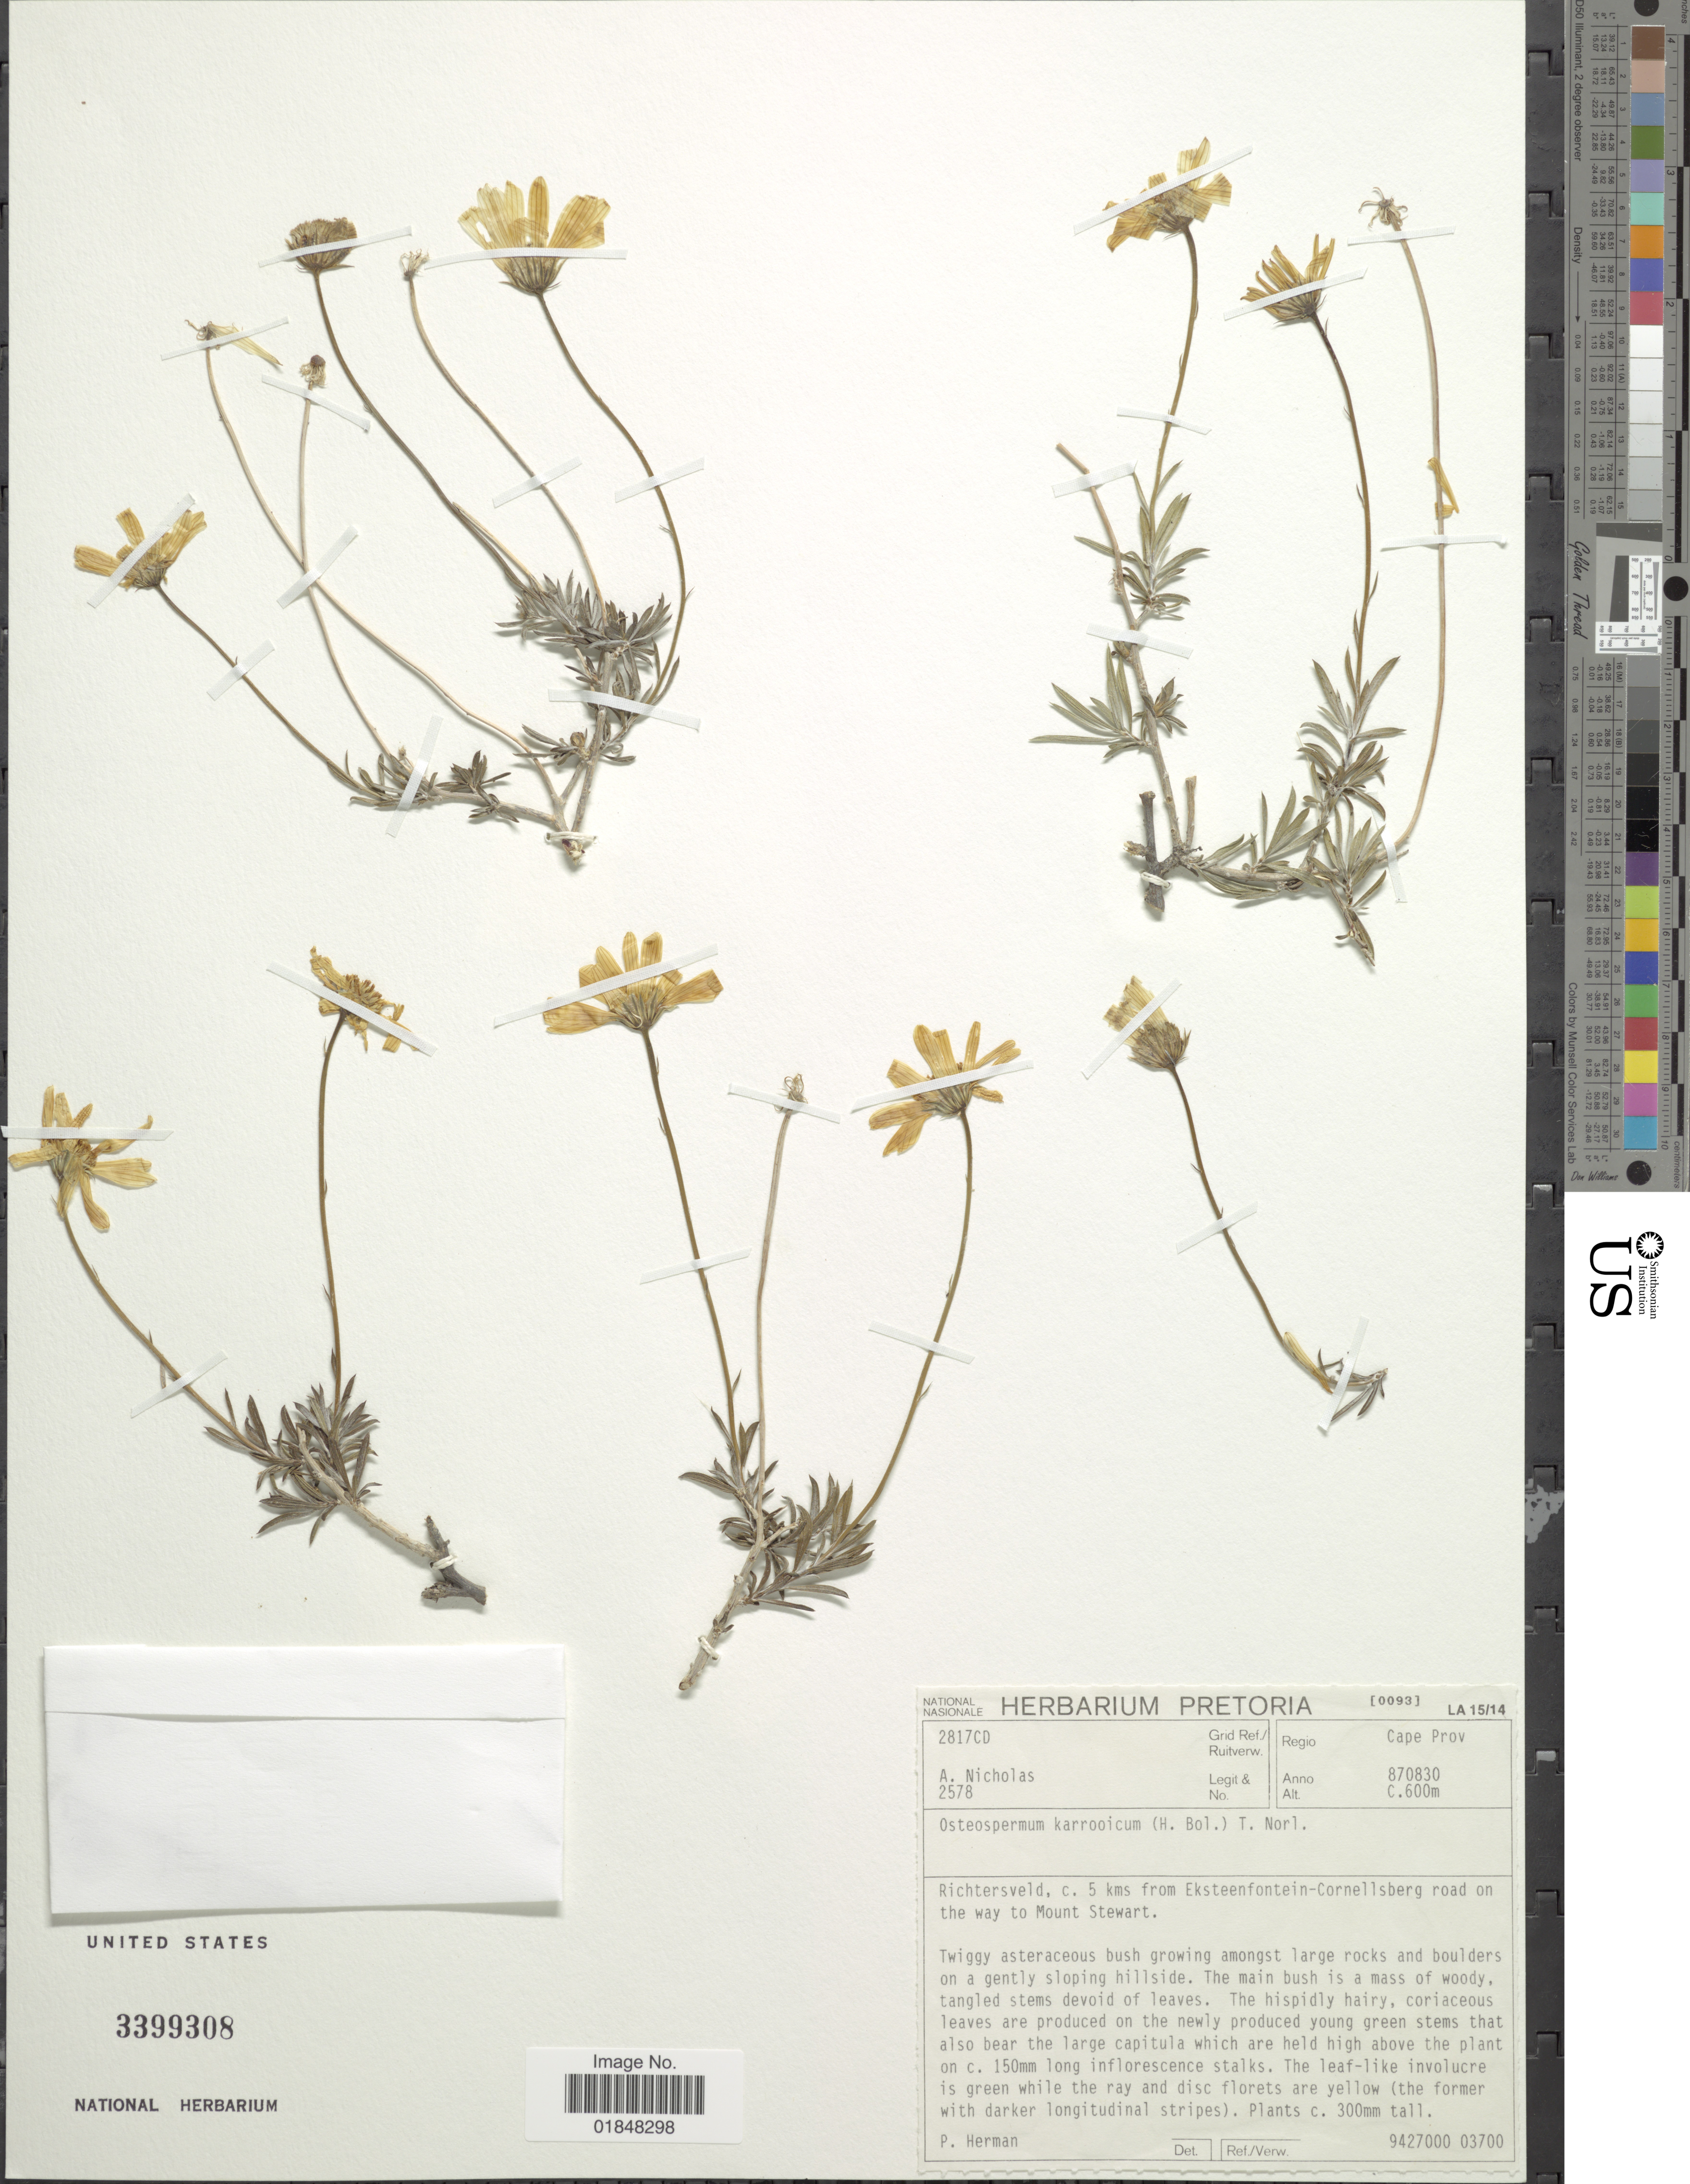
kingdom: Plantae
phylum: Tracheophyta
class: Magnoliopsida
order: Asterales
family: Asteraceae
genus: Osteospermum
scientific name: Osteospermum karrooicm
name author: (Bolus) Norl.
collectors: A. Nicholas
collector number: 2578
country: South Africa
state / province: Northern Cape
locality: Richtersveld, c. 5 kms from Eksterfontein-Cornellsberg road on the way to Mount Stewart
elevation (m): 600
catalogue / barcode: US 3399308